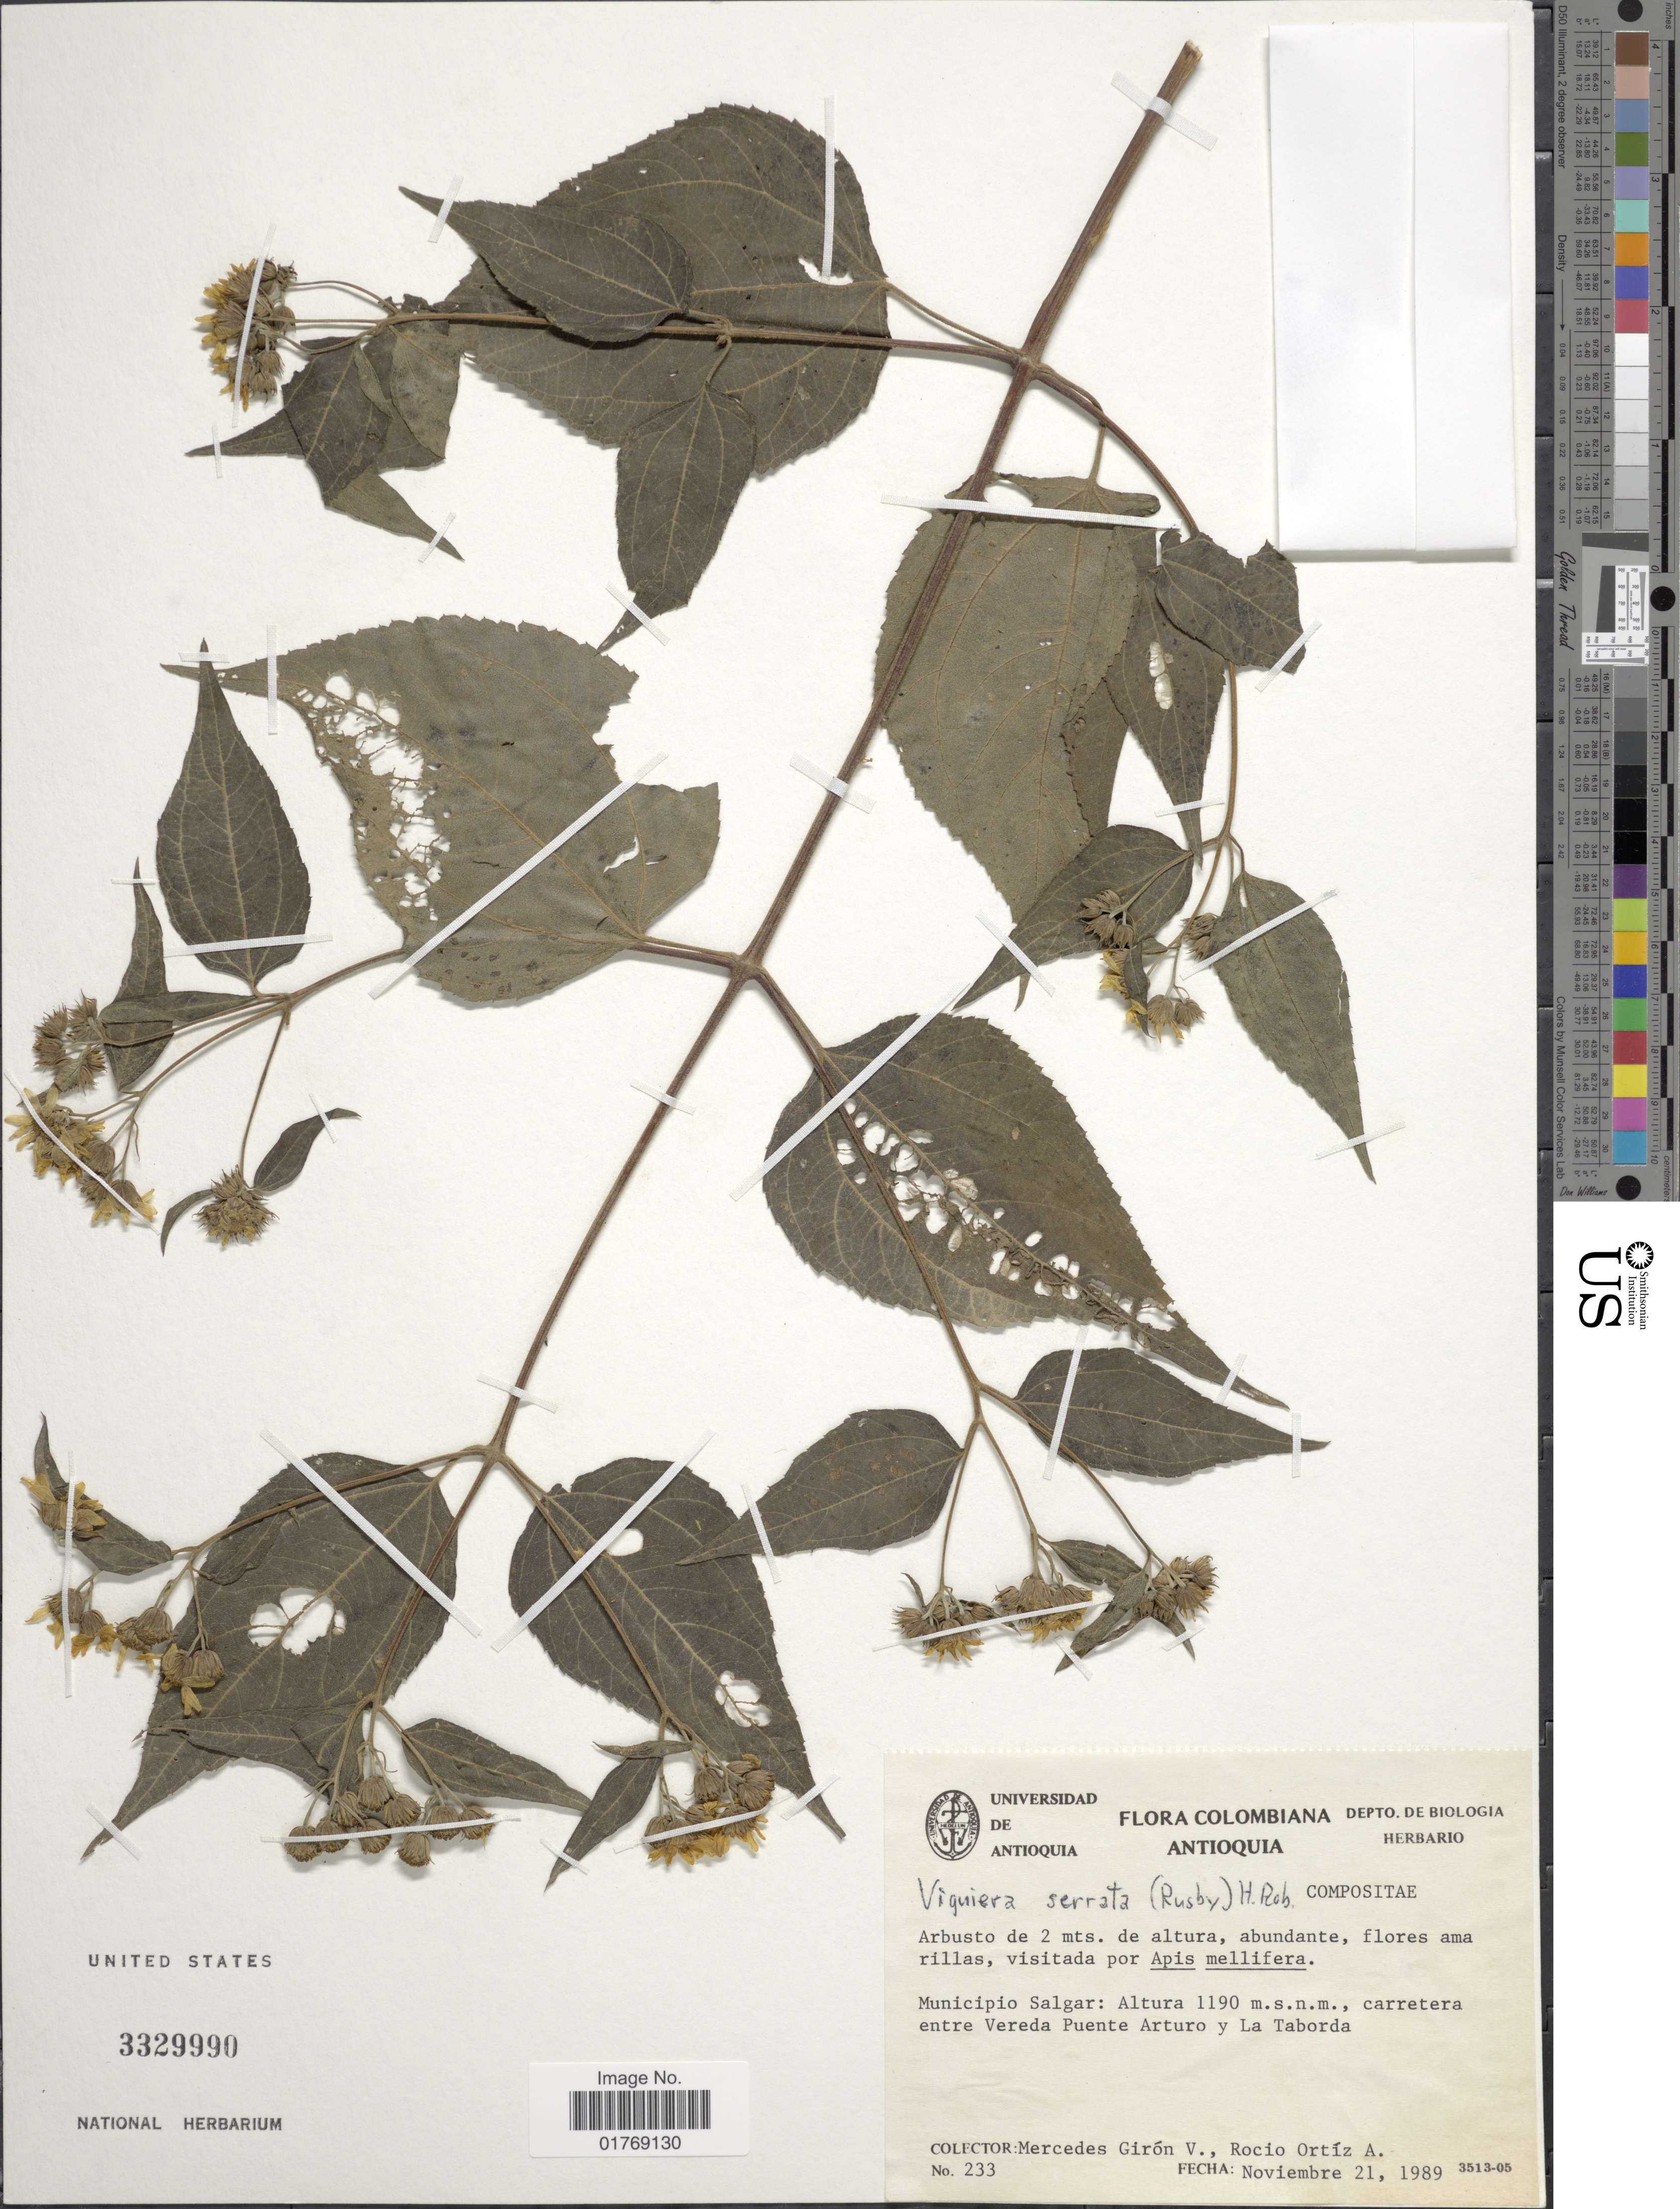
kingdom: Plantae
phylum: Tracheophyta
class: Magnoliopsida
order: Asterales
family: Asteraceae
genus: Viguiera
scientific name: Viguiera serrata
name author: (Rusby) H. Rob.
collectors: M. Girón V. & R. Ortíz A.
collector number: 233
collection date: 1989-11-21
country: Colombia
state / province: Antioquia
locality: Municipio Salgar: carretera entre Vereda Puente Arturo y La Taborda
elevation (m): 1190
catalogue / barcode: US 3329990